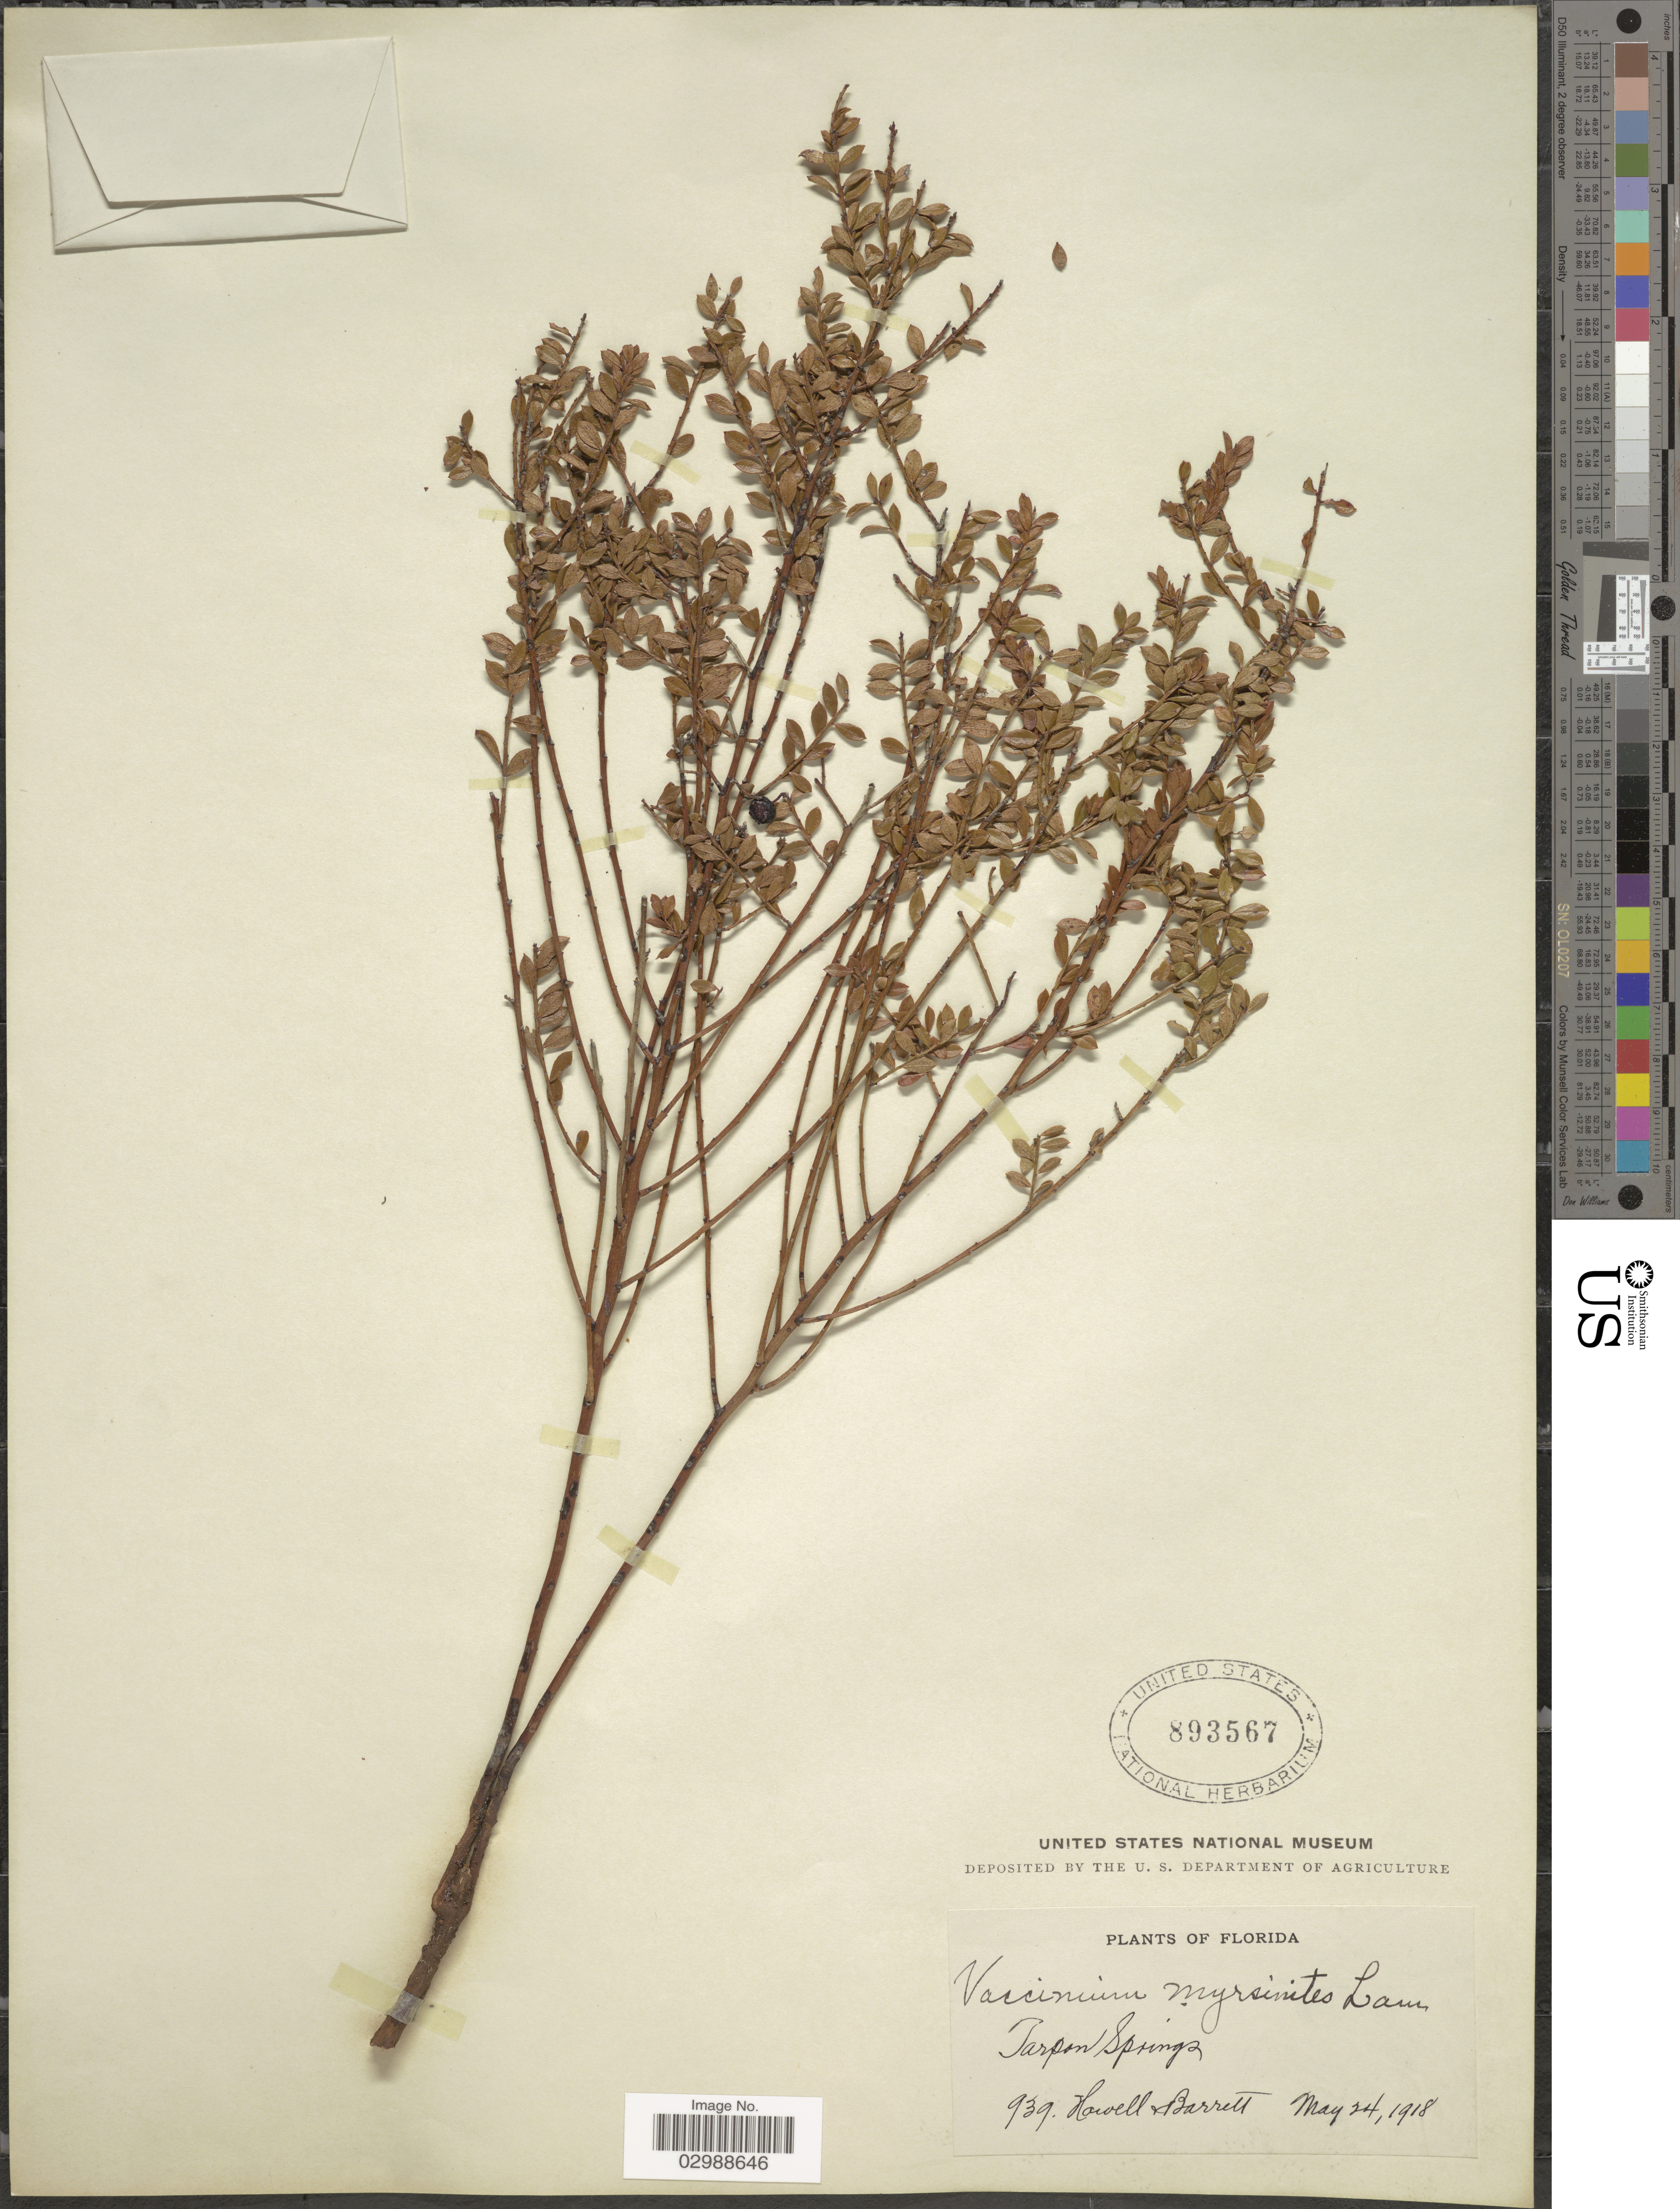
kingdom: Plantae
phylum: Tracheophyta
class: Magnoliopsida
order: Ericales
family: Ericaceae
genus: Vaccinium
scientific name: Vaccinium myrsinites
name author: Lam.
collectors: -. Howell & -. Barrett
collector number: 939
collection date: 1918-05-24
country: United States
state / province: Florida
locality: Tarpon Springs.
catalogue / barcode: US 893567